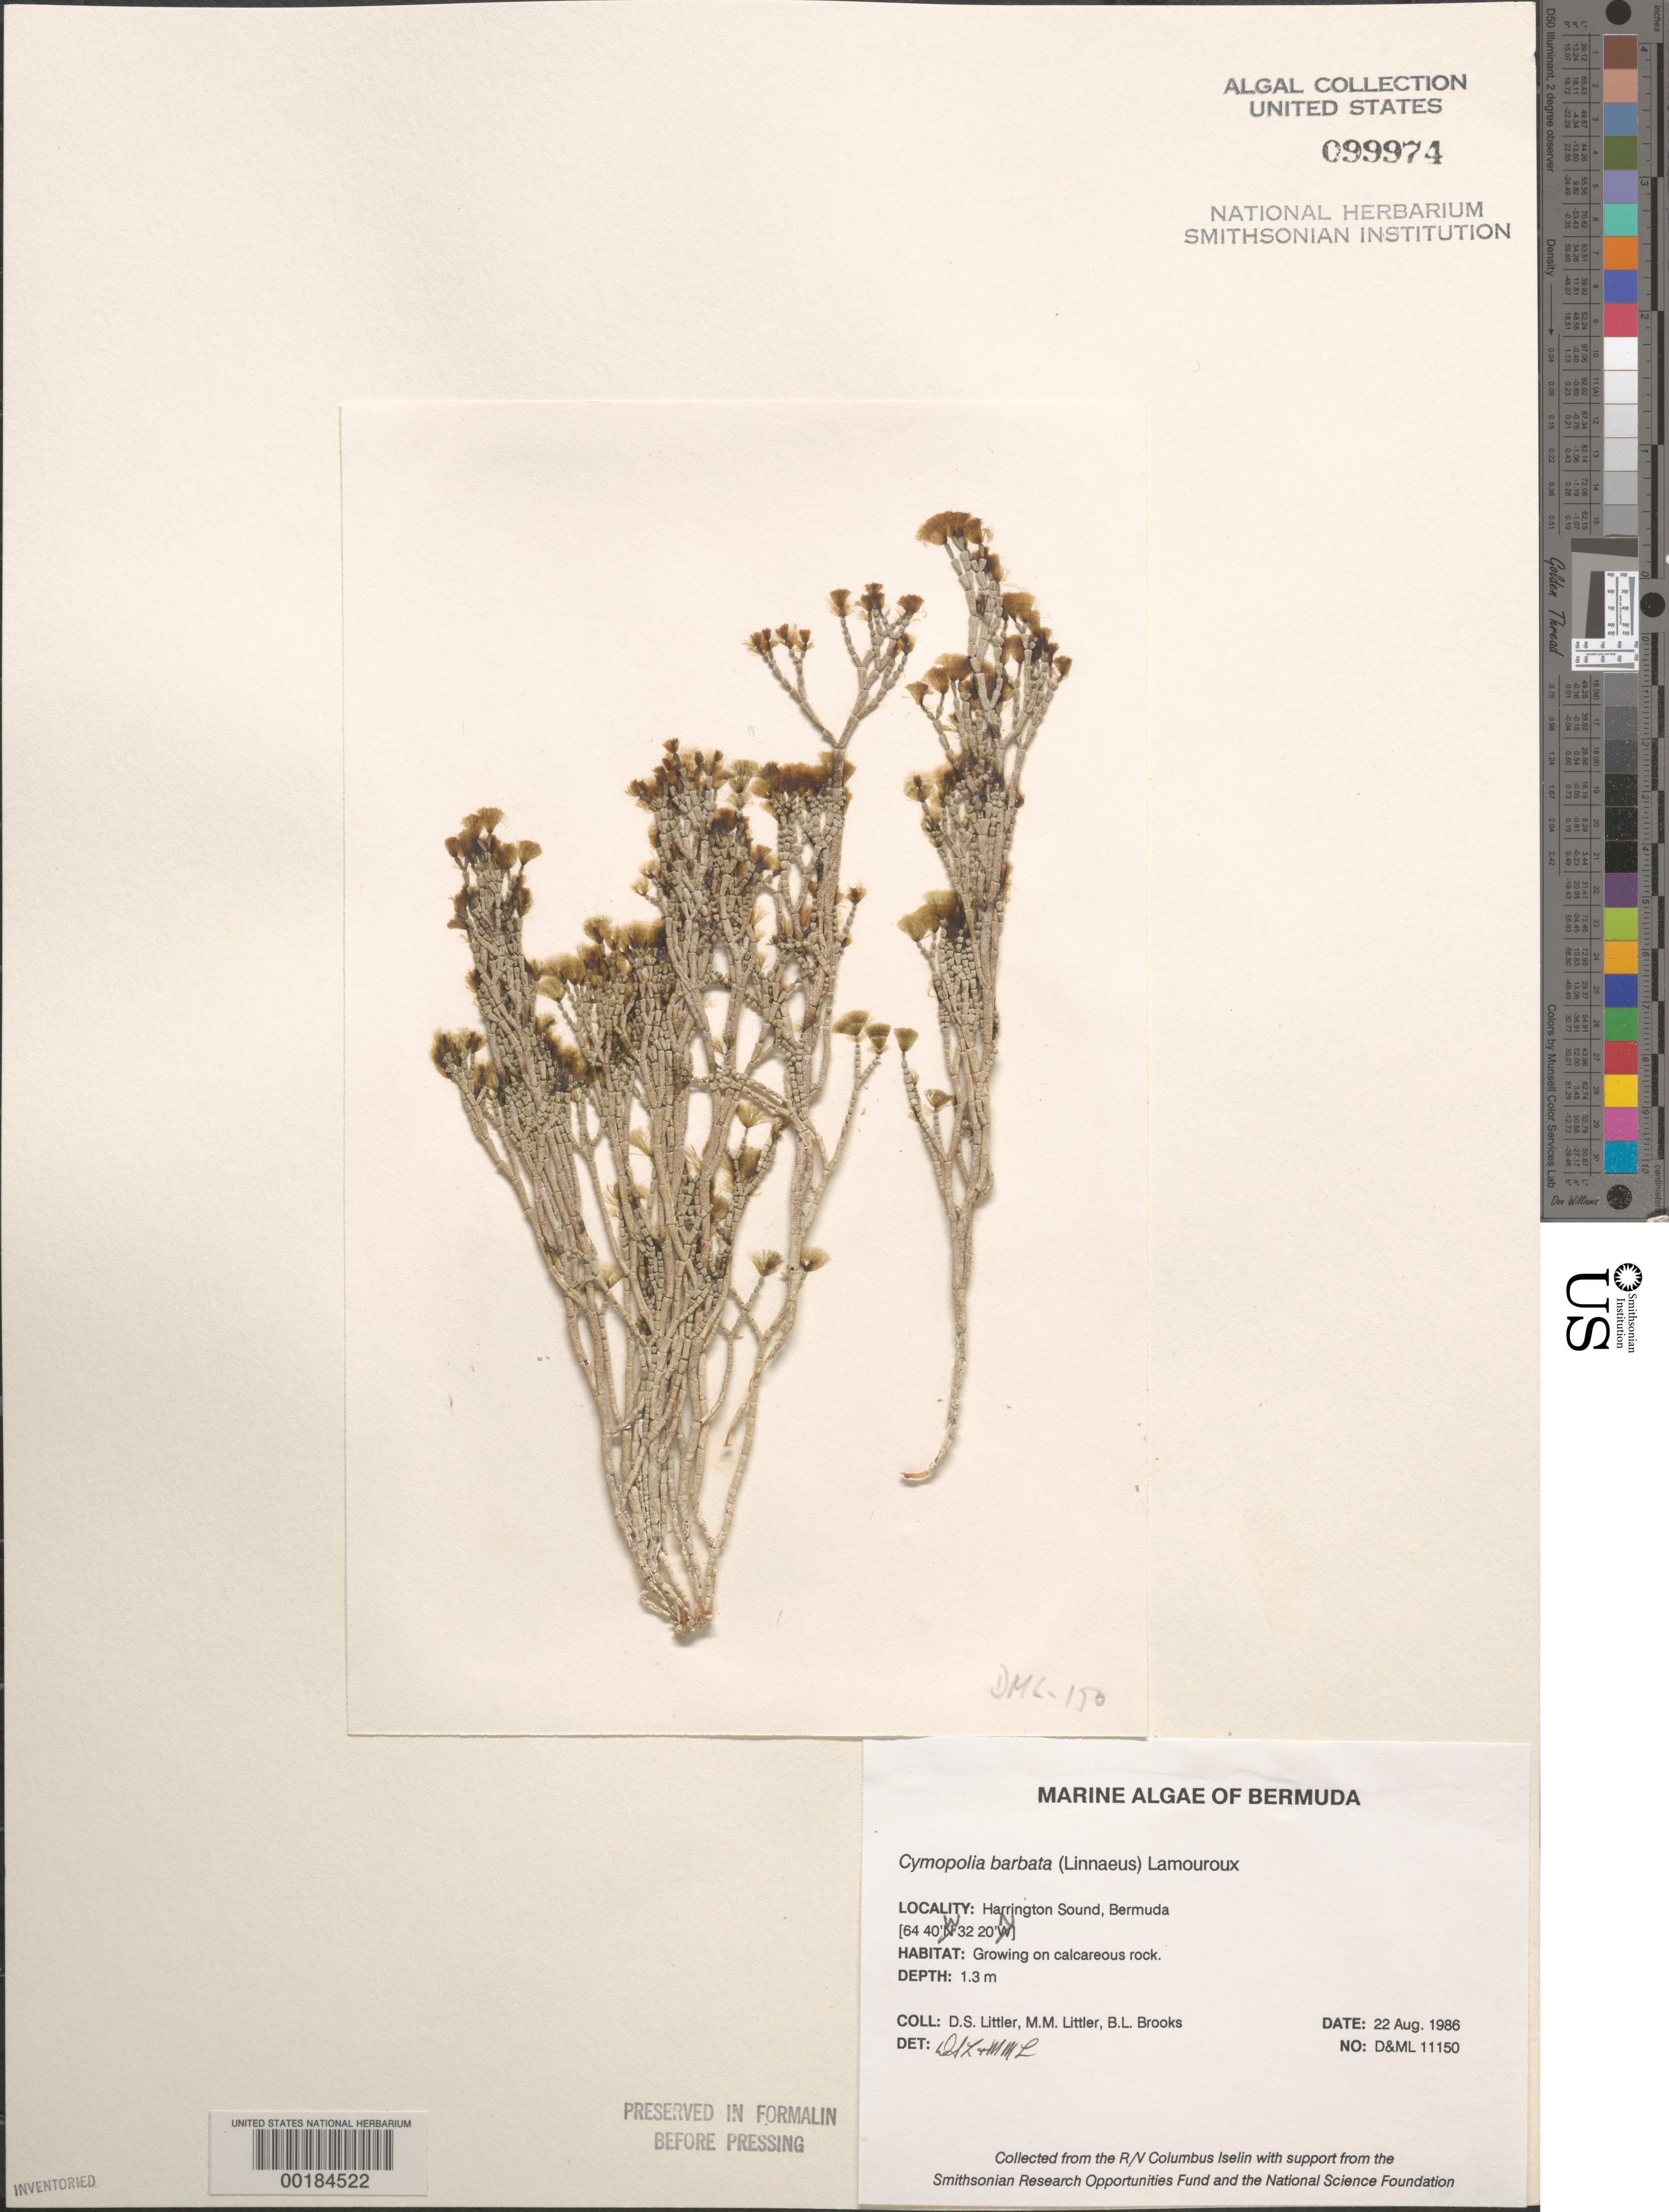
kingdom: Plantae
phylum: Chlorophyta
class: Ulvophyceae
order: Dasycladales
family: Dasycladaceae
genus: Cymopolia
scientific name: Cymopolia barbata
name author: (L.) J.V.Lamouroux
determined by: Littler, D. S.; Littler, M. M.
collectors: D. S. Littler, M. M. Littler & B. Brooks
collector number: D&ML 11150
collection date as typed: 22 Aug 1986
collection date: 1986-08-22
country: Bermuda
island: Bermuda Island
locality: Harrington Sound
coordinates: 32 20' N, 64 40' W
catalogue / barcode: US 99974